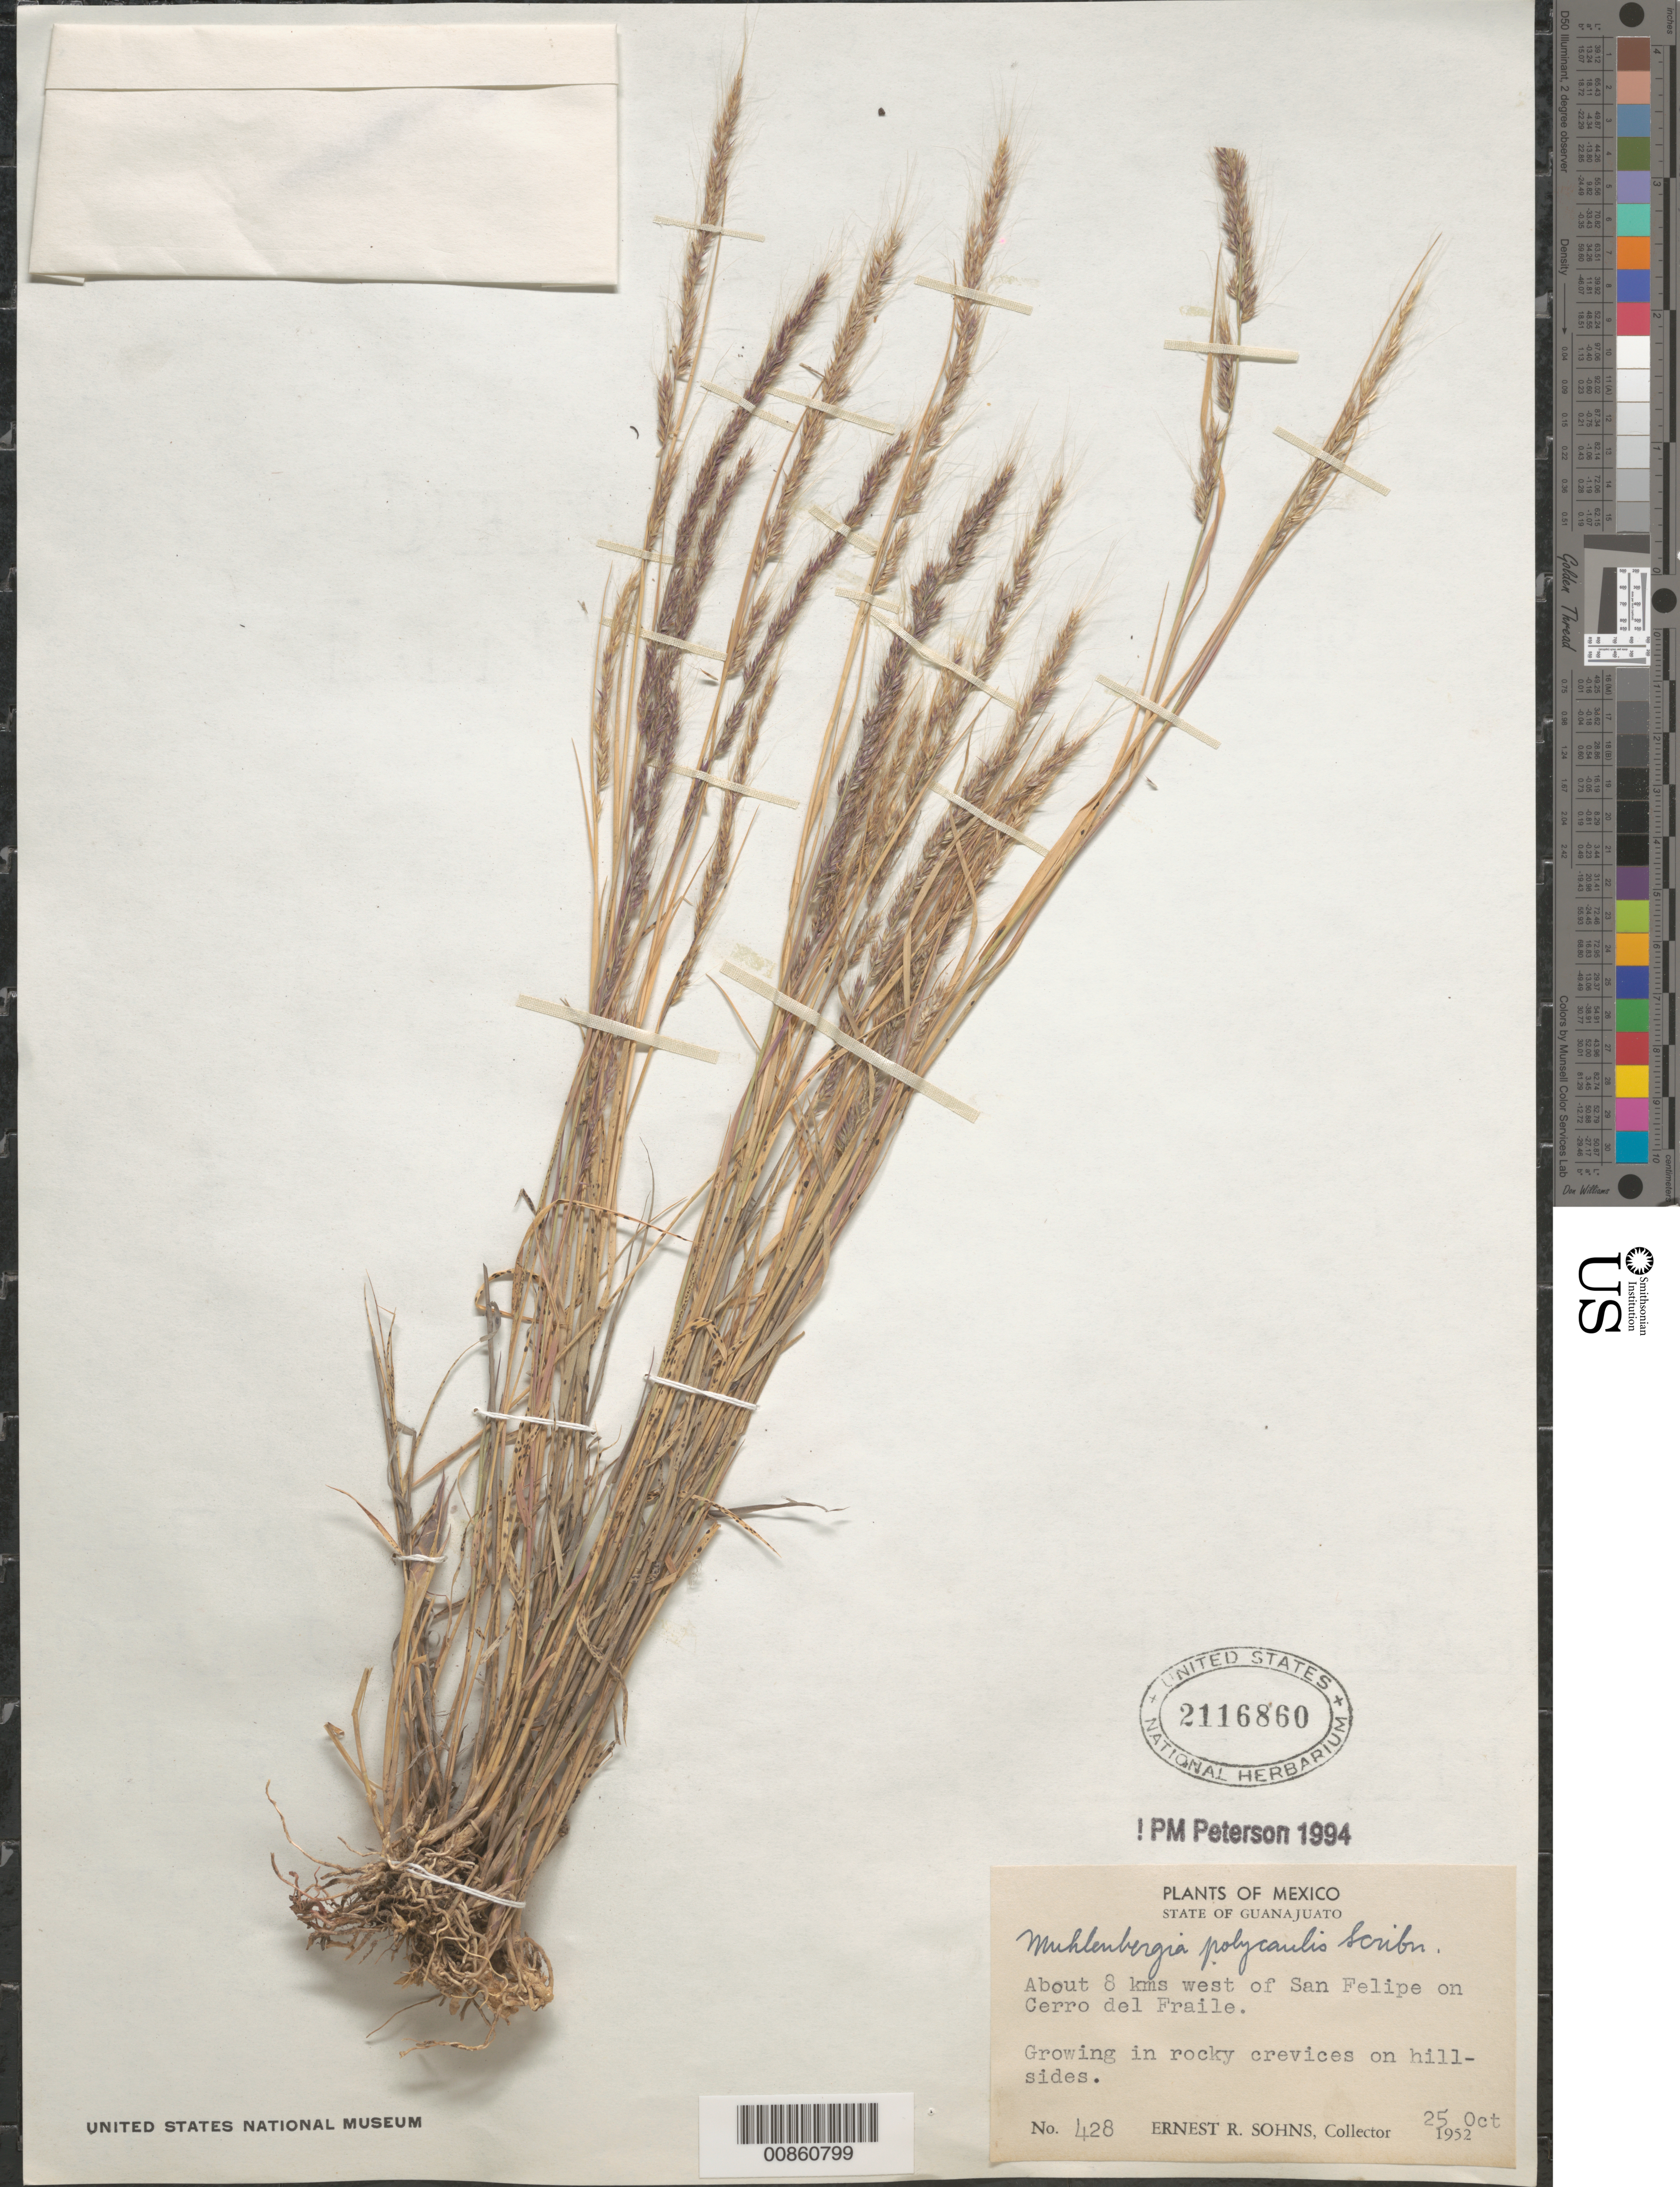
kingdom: Plantae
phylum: Tracheophyta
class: Liliopsida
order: Poales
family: Poaceae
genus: Muhlenbergia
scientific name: Muhlenbergia polycaulis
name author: Scribn.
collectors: E. R. Sohns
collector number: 428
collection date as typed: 25 Oct 1952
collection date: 1952-10-25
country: Mexico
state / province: Guanajuato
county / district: San Felipe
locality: About 8 km W of San Felipe on cerro del Fraile, mpio. San Felipe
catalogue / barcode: US 2116860